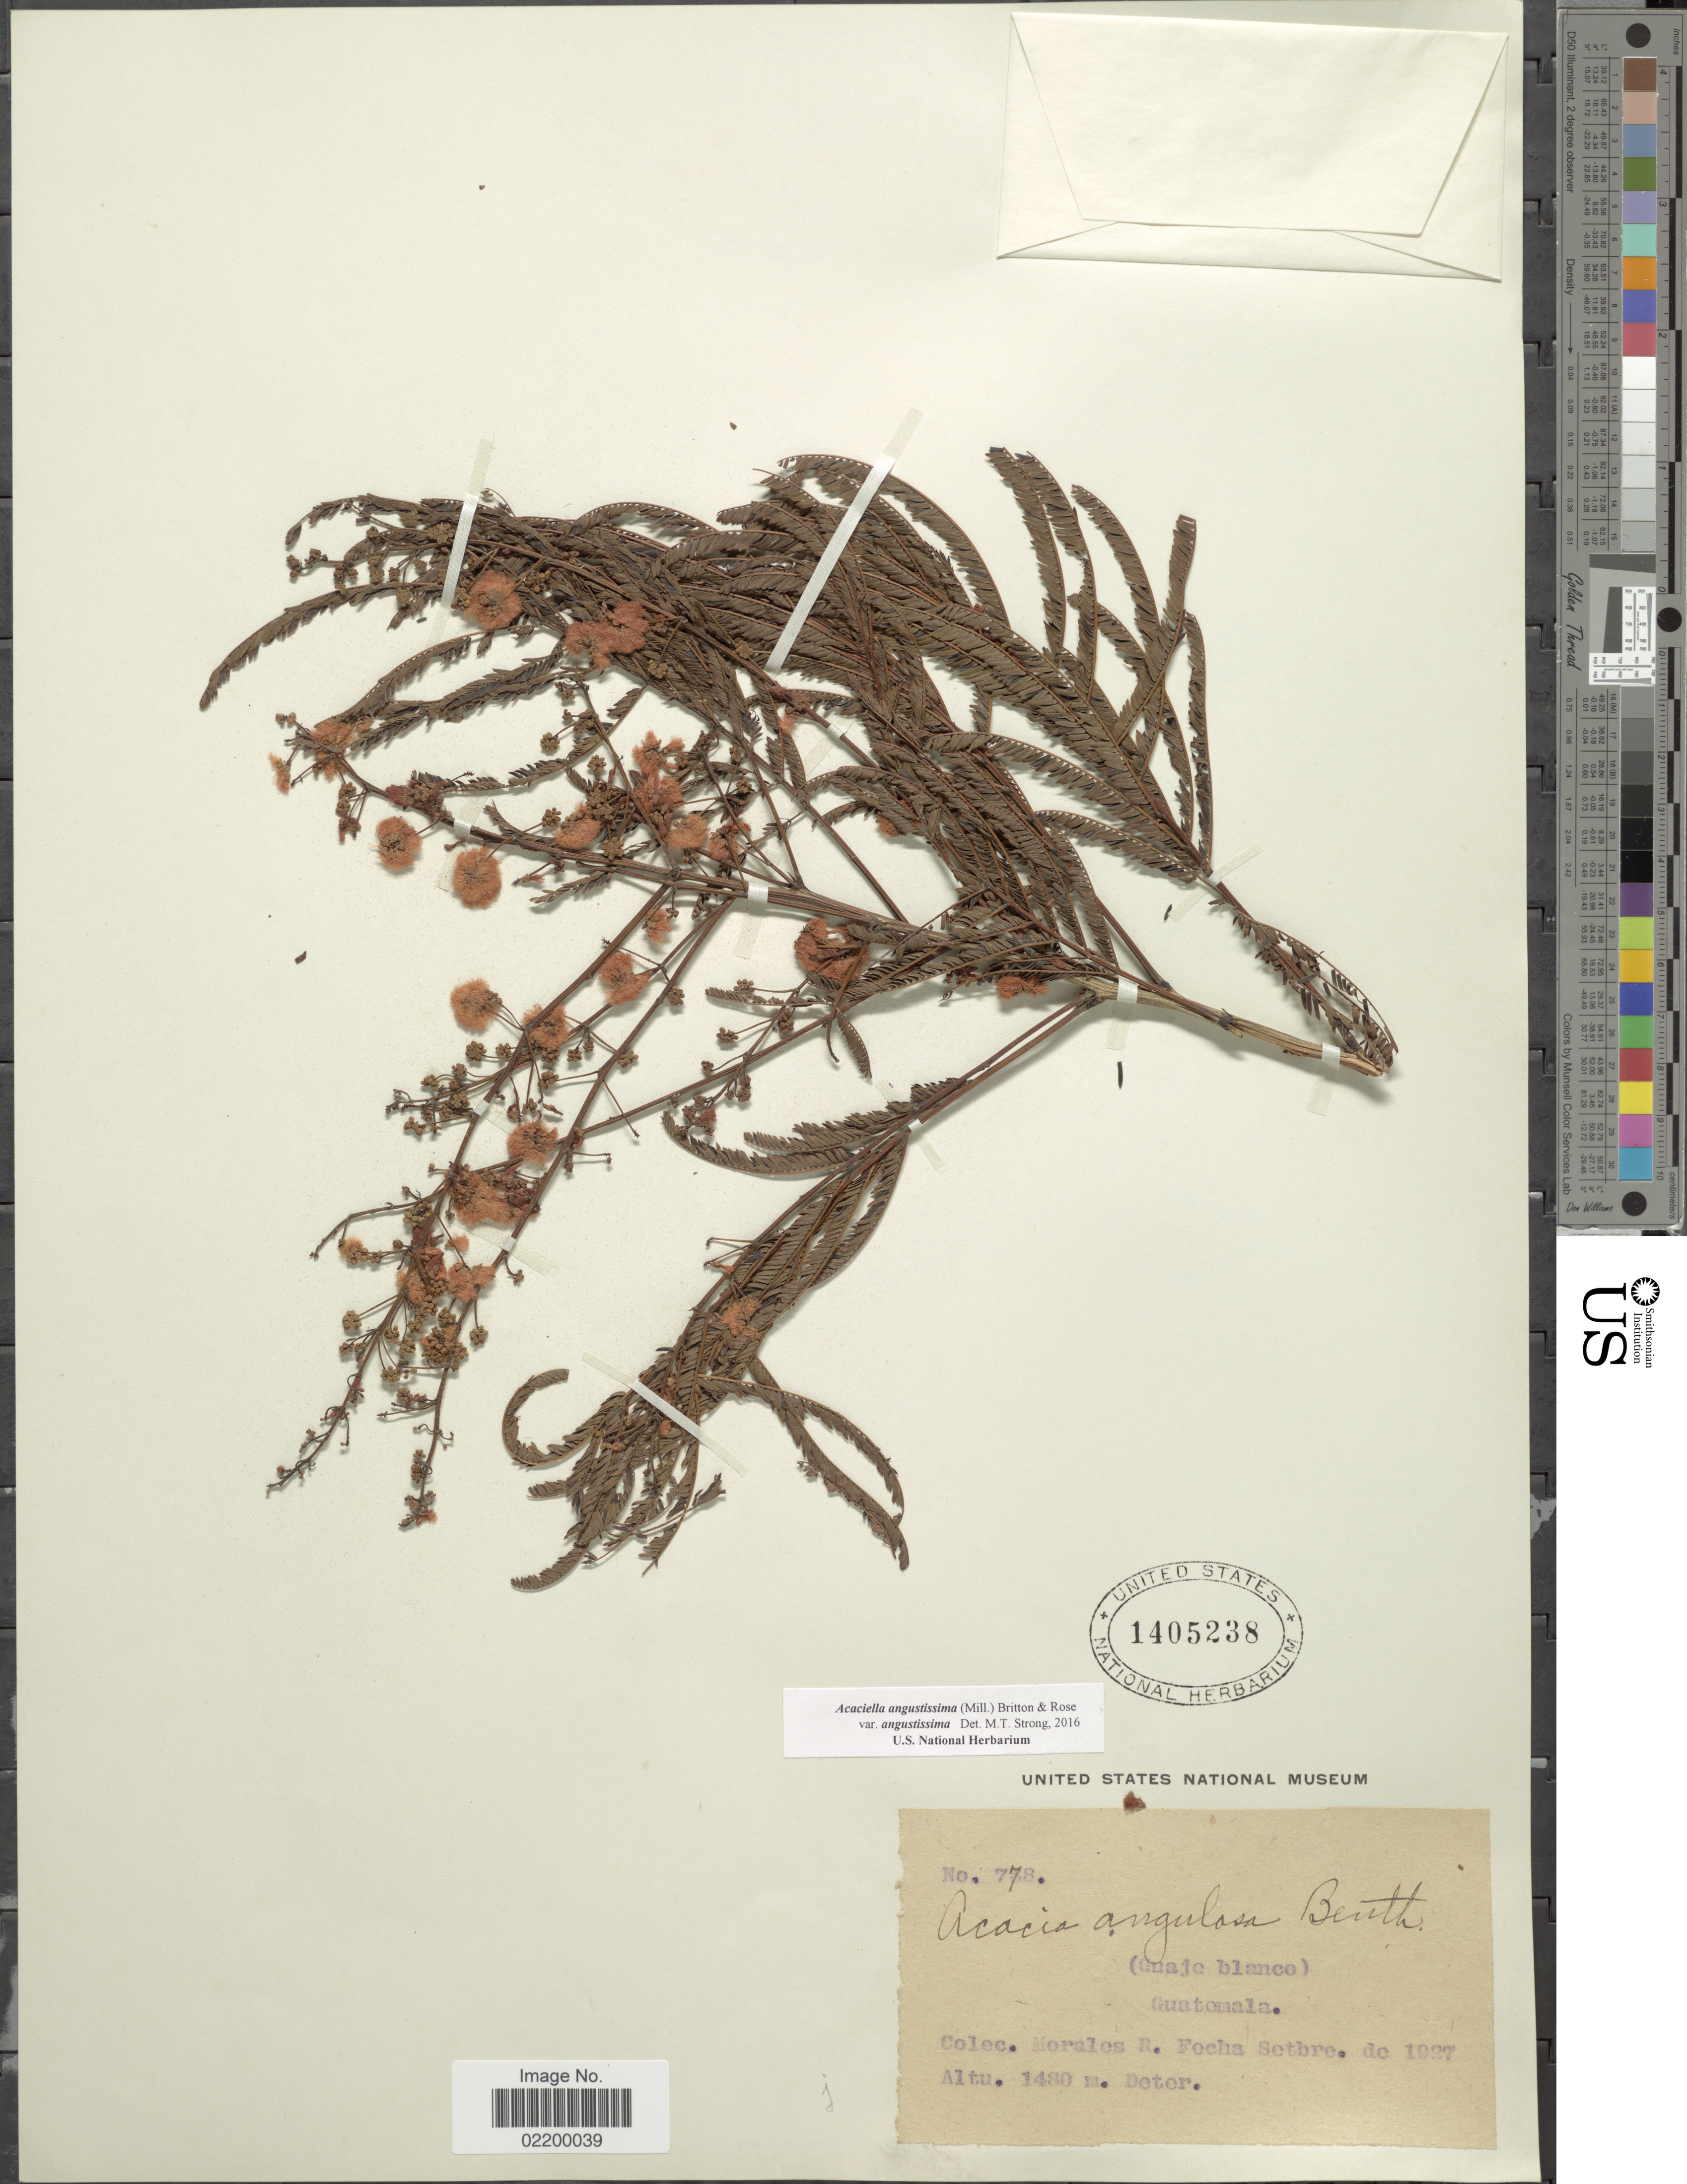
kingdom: Plantae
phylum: Tracheophyta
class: Magnoliopsida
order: Fabales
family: Fabaceae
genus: Acaciella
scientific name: Acaciella angustissima var. angustissima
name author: (Mill.) Britton & Rose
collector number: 778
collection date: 1937-09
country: Guatemala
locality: Guatemala. Morales R.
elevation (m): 1480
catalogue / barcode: US 1405238